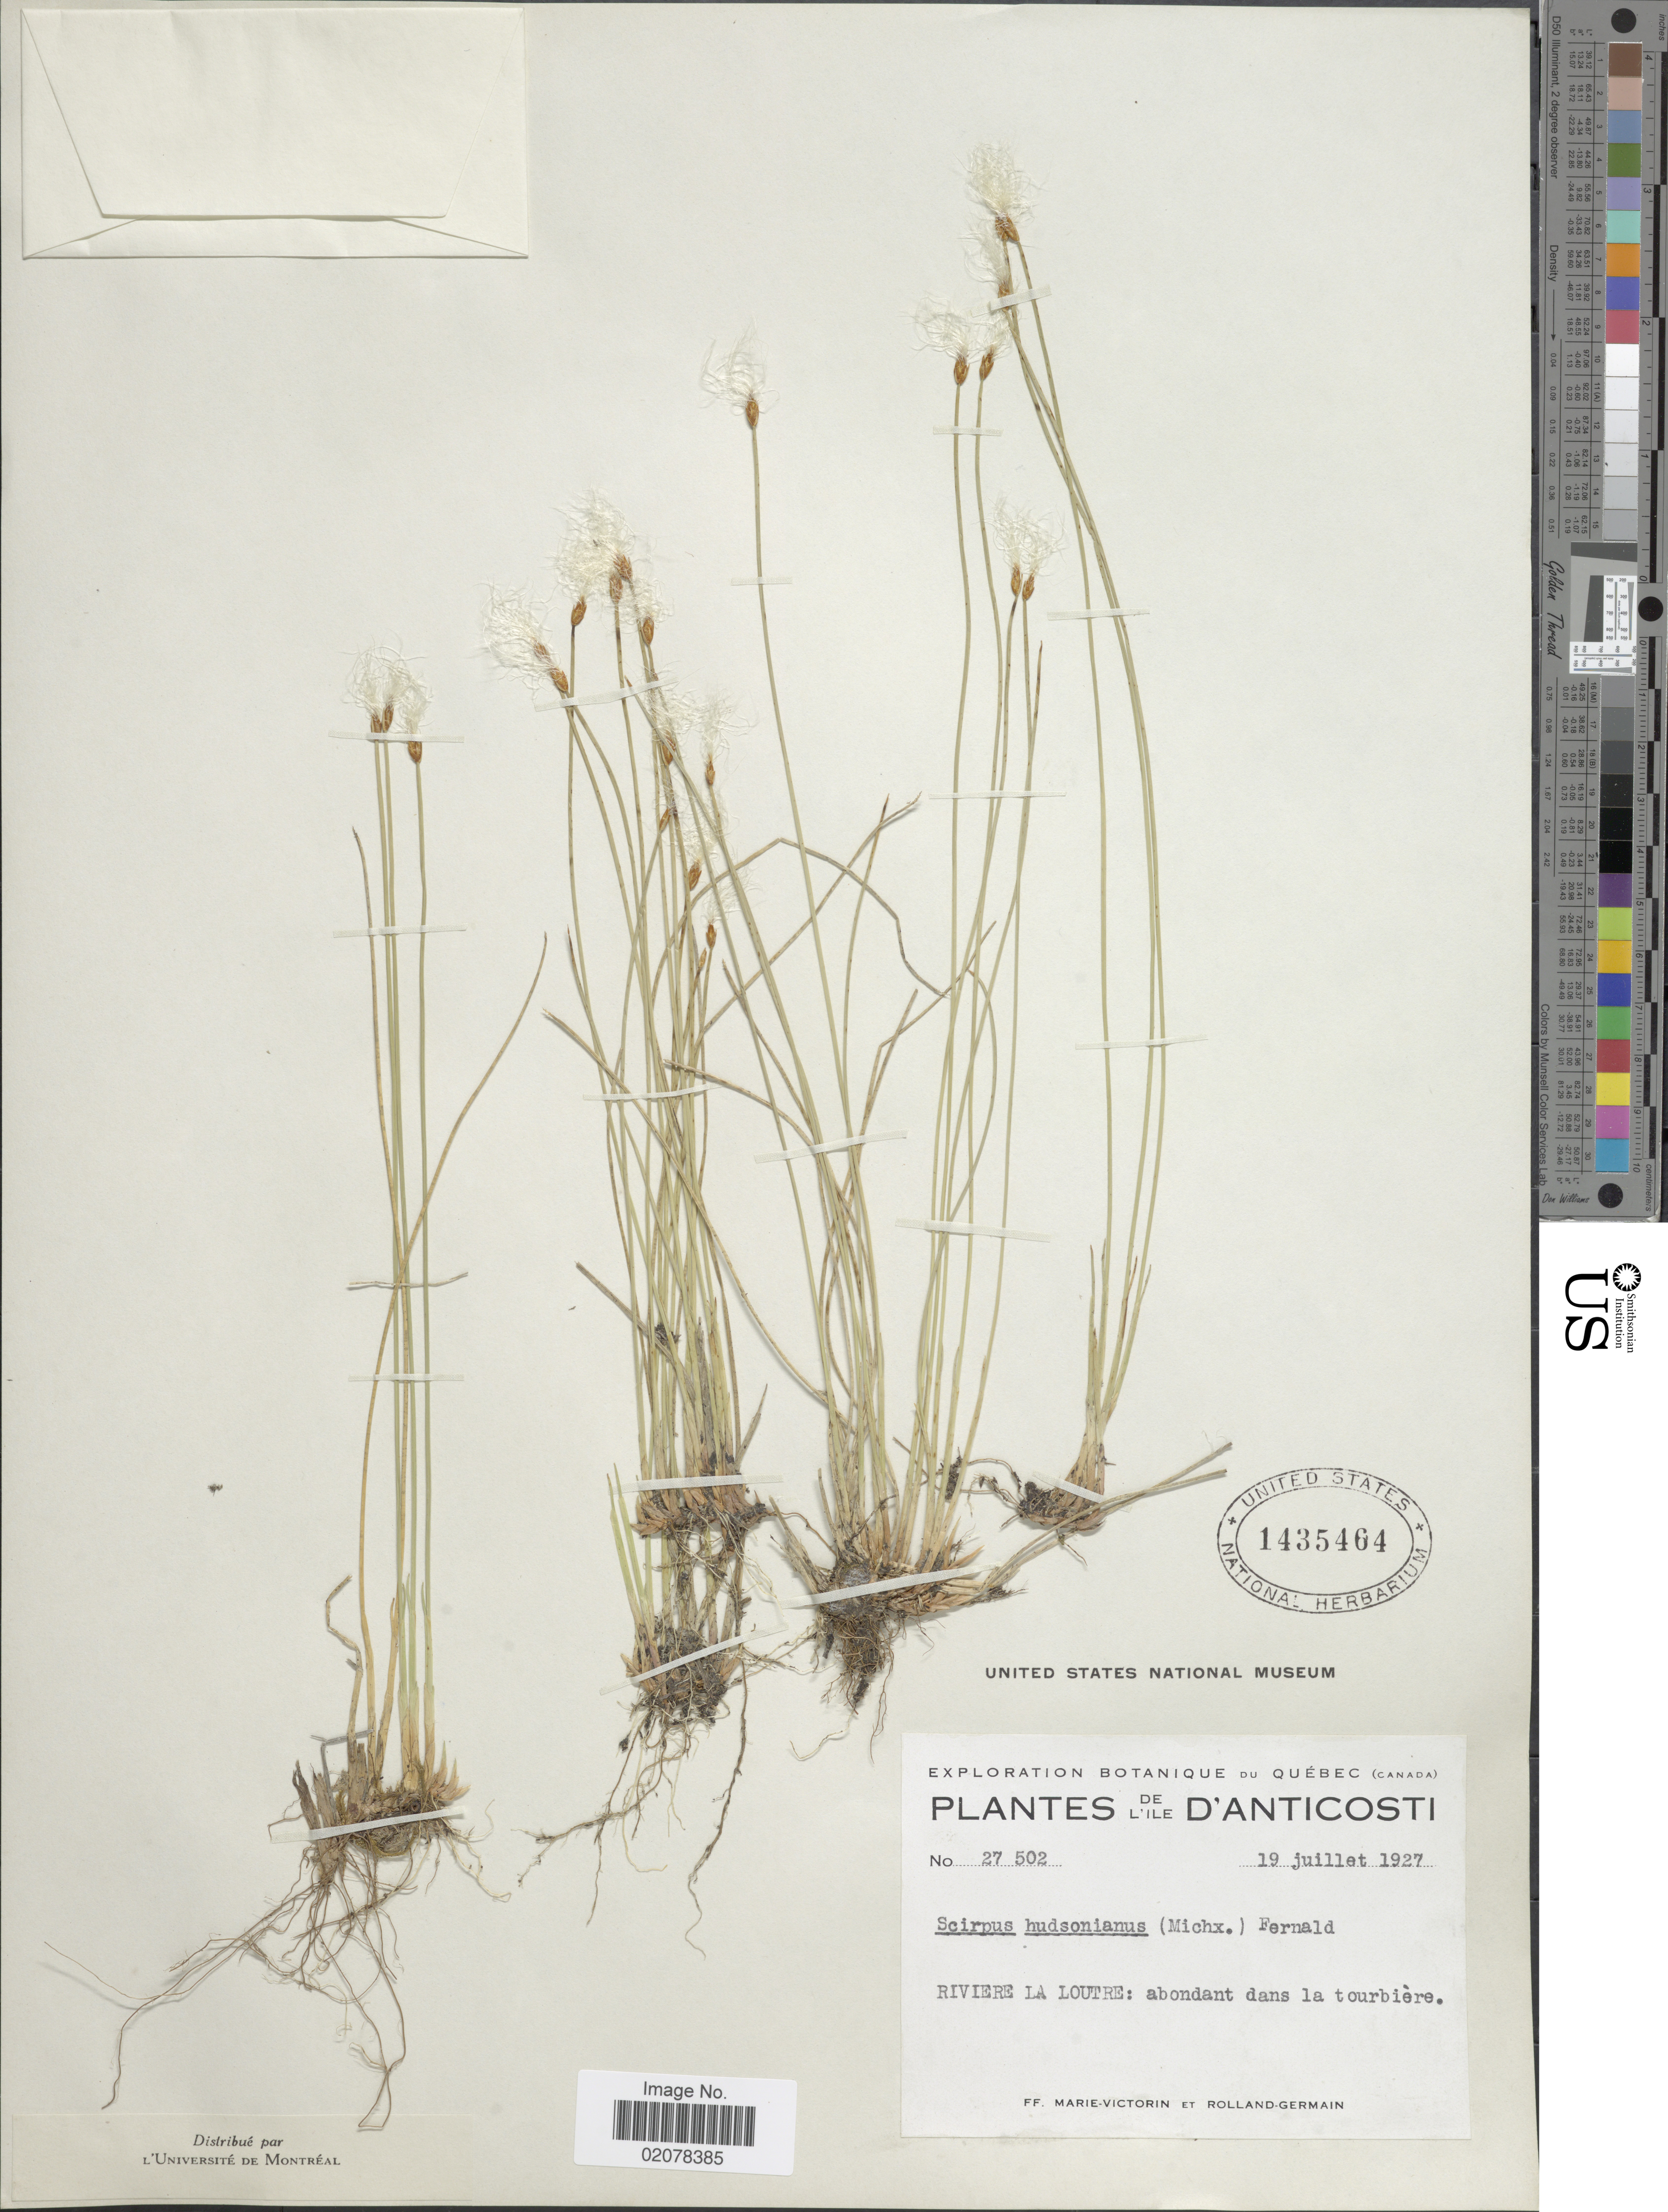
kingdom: Plantae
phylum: Tracheophyta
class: Liliopsida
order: Poales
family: Cyperaceae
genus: Trichophorum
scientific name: Trichophorum alpinum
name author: (L.) Pers.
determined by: Strong, M. T., (US), Smithsonian Institution - National Museum of Natural History (UNITED STATES)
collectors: F. Marie-Victorin & Rolland-Germain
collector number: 27502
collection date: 1927-07-19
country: Canada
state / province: Quebec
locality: De L'ile D'Anticosti, Riviere La Loutre: abondant dans la tourbiere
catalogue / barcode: US 1435464